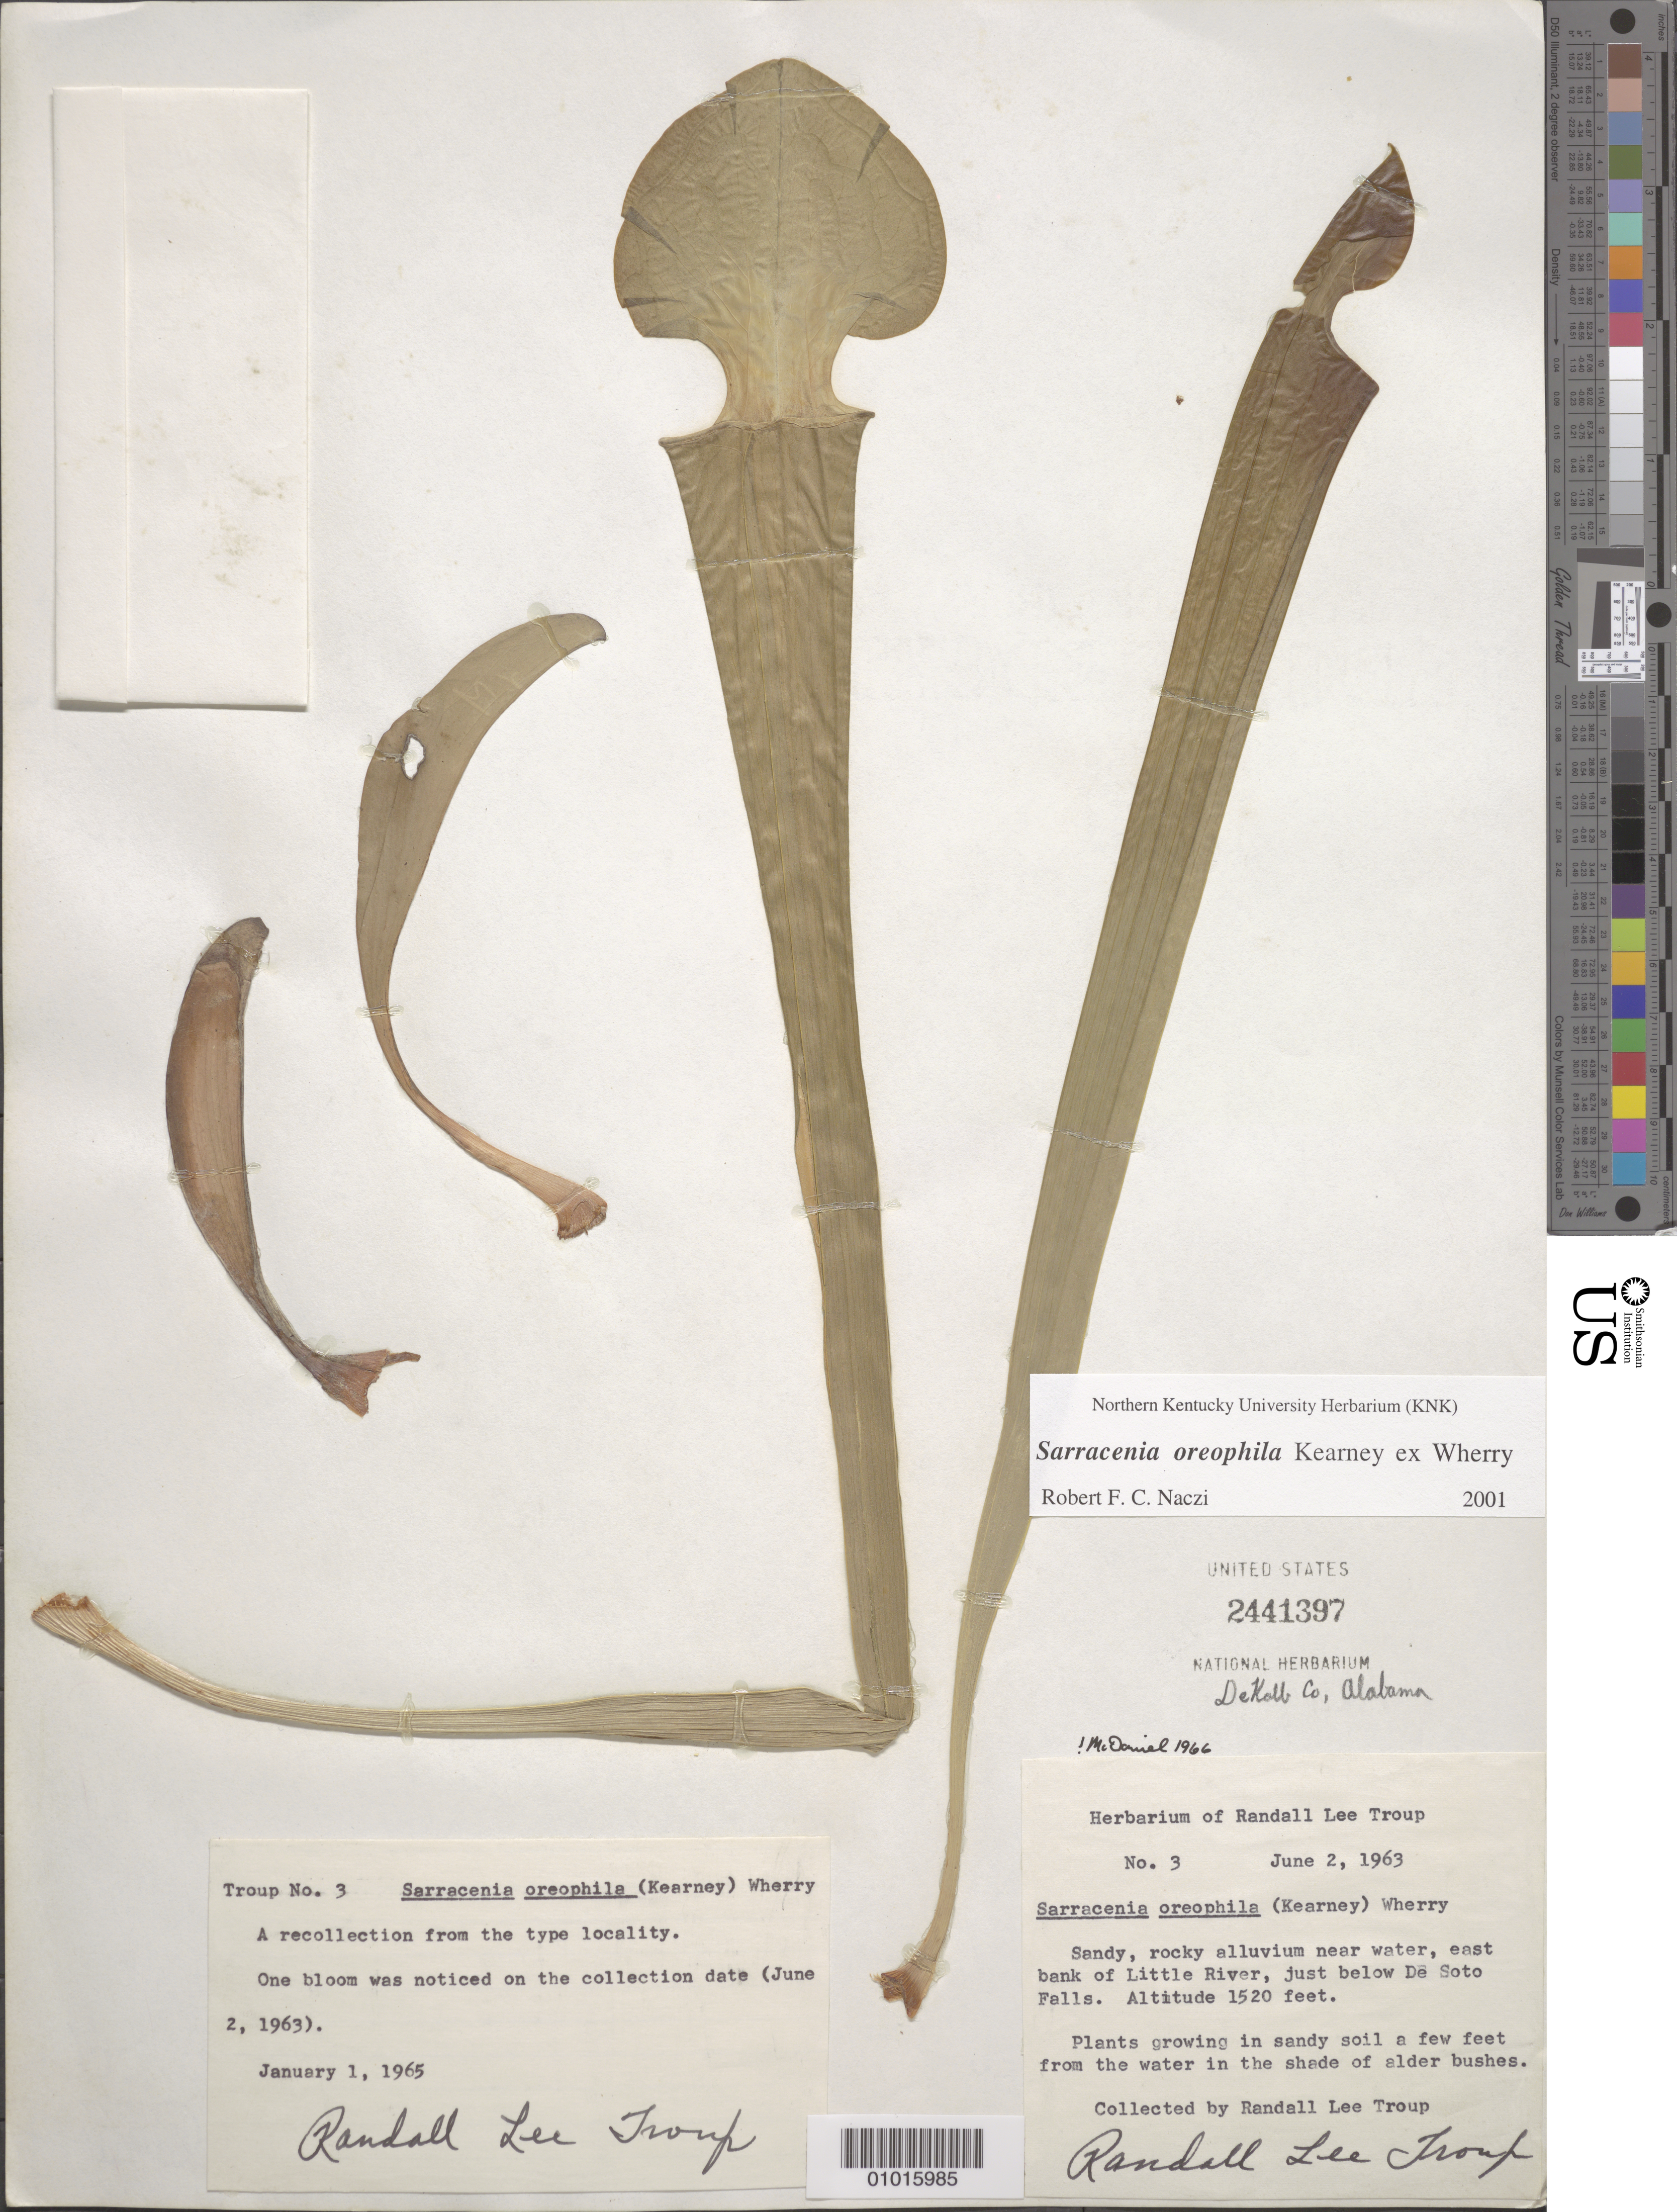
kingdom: Plantae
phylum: Tracheophyta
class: Magnoliopsida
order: Ericales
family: Sarraceniaceae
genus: Sarracenia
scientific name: Sarracenia oreophila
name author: Kearney ex Wherry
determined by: Naczi, R. F. C.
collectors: R. Troup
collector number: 3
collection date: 1963-06-02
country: United States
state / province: Alabama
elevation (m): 463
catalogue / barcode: US 2441397